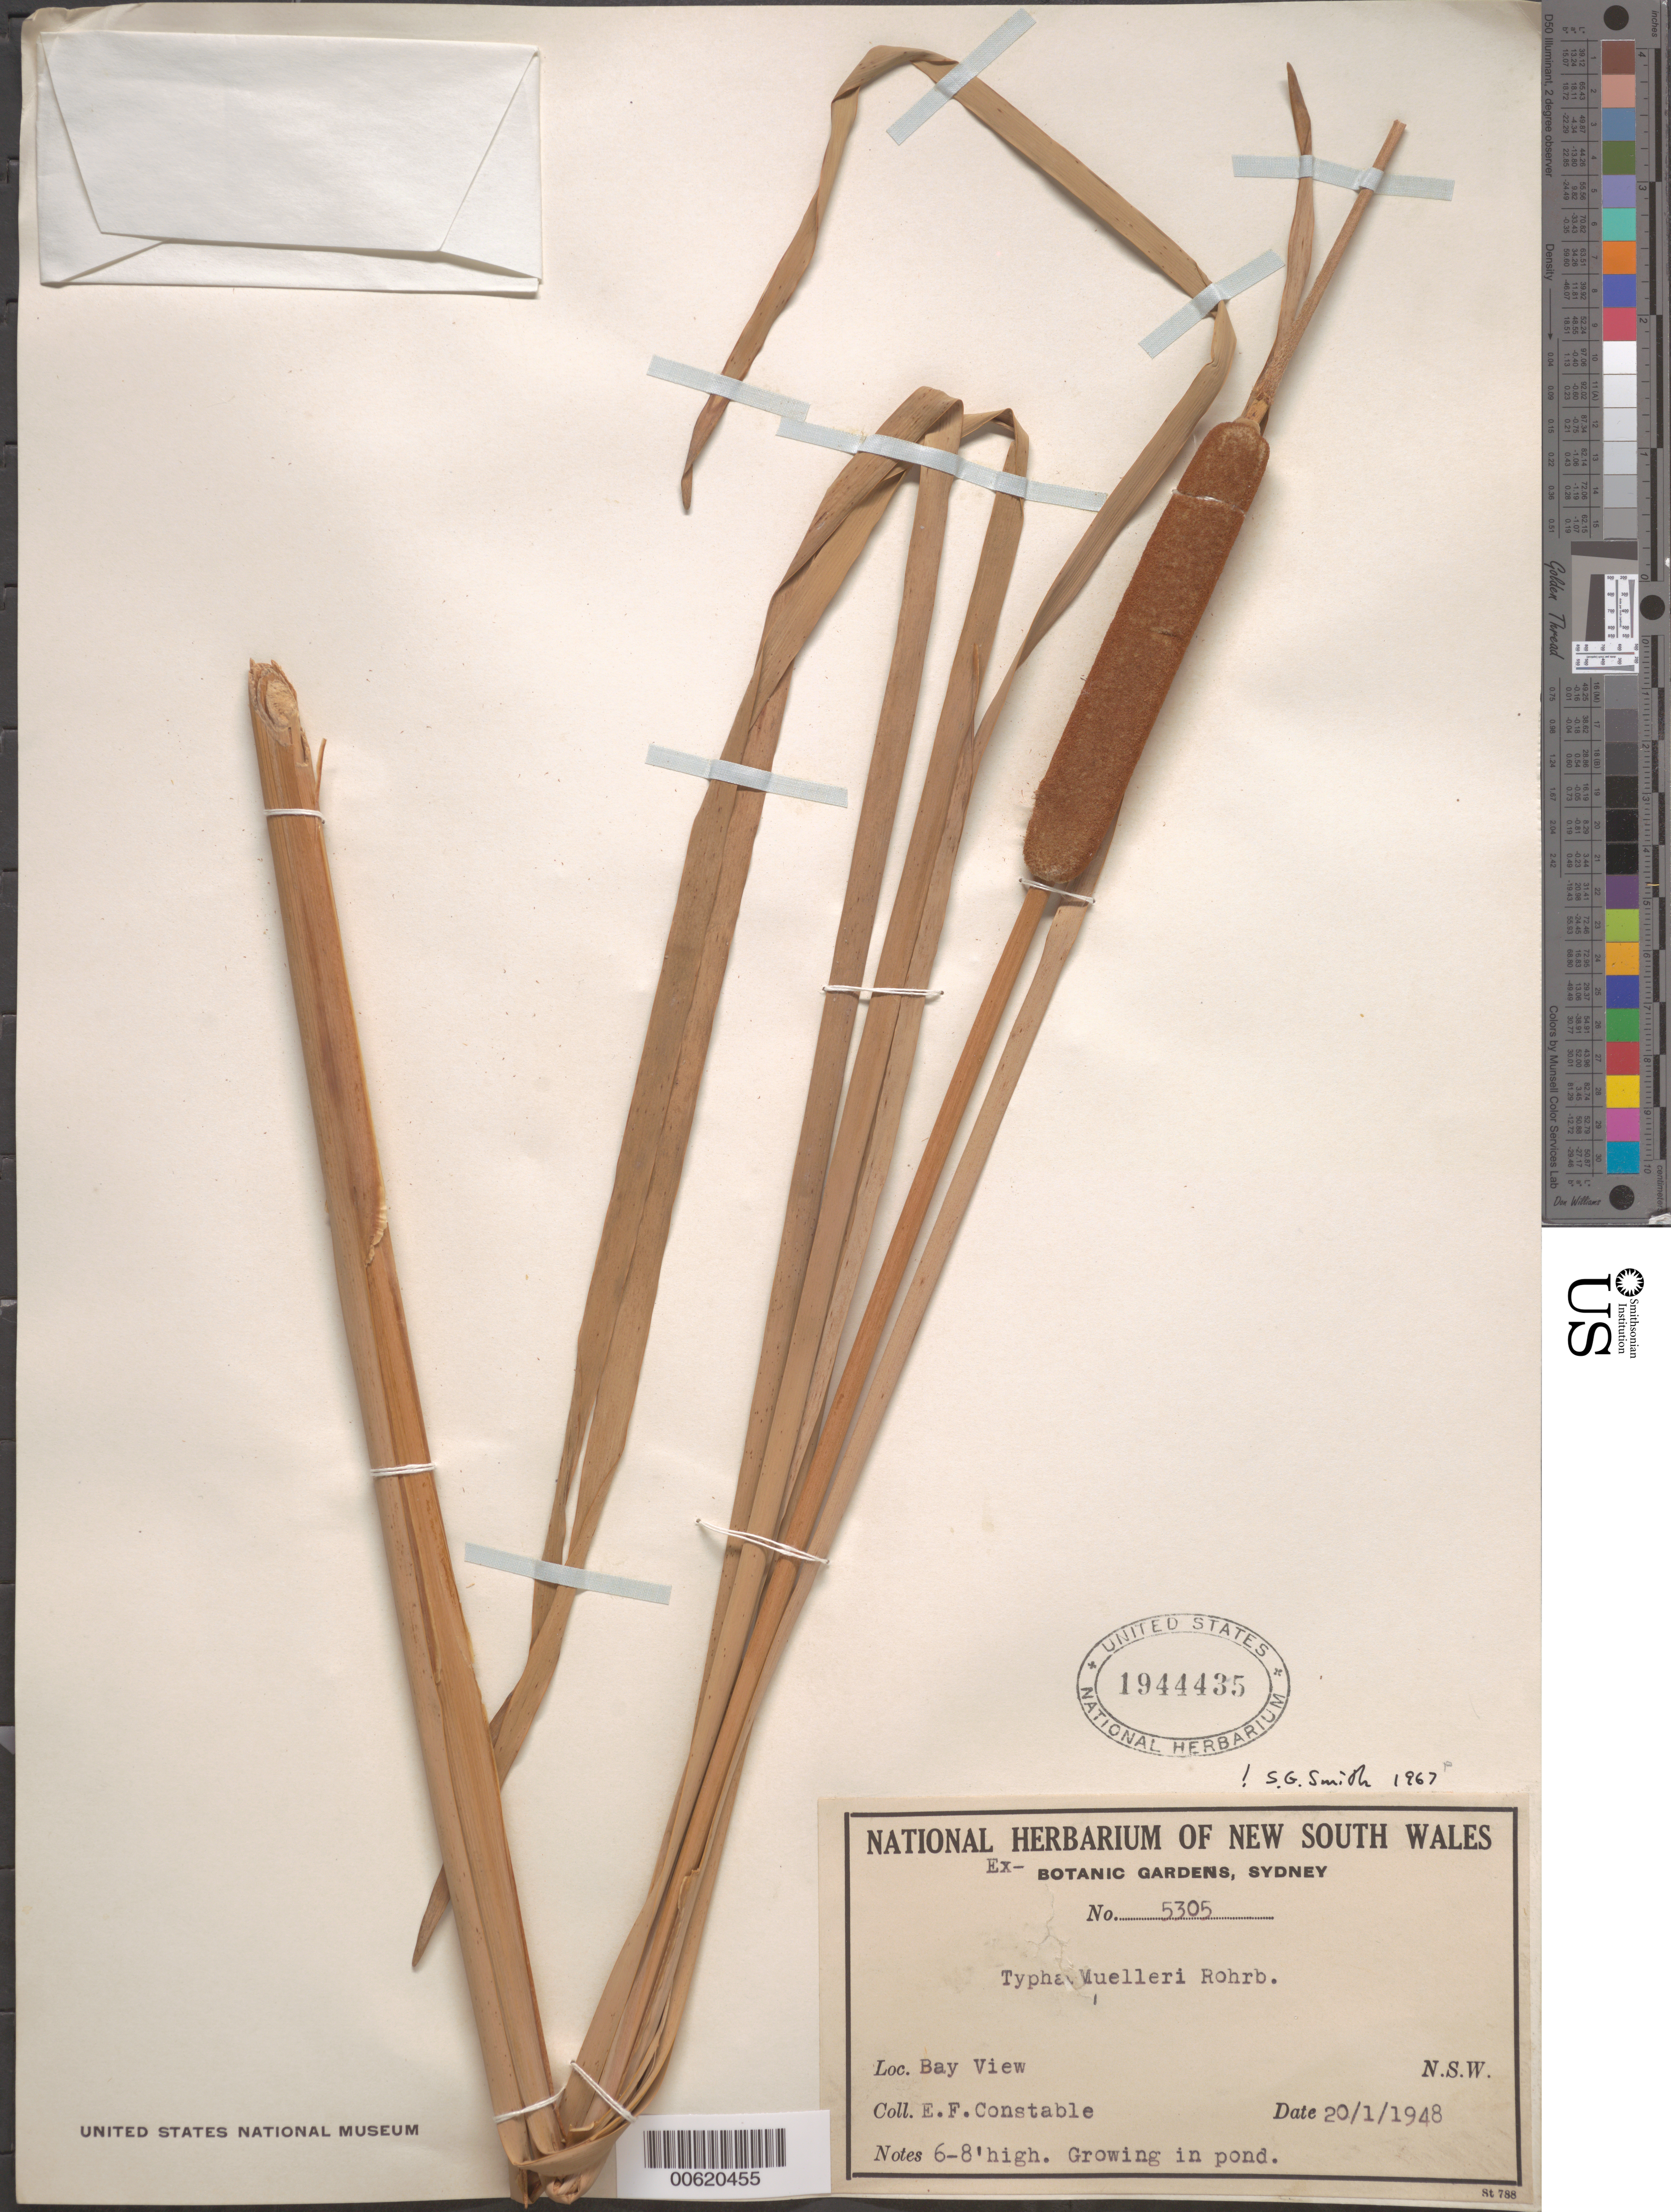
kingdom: Plantae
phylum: Tracheophyta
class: Liliopsida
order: Poales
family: Typhaceae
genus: Typha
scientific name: Typha muelleri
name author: Rohrb.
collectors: E. F. Constable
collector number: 5305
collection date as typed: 20 Jan 1948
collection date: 1948-01-20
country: Australia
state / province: New South Wales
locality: Bay View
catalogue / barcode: US 1944435